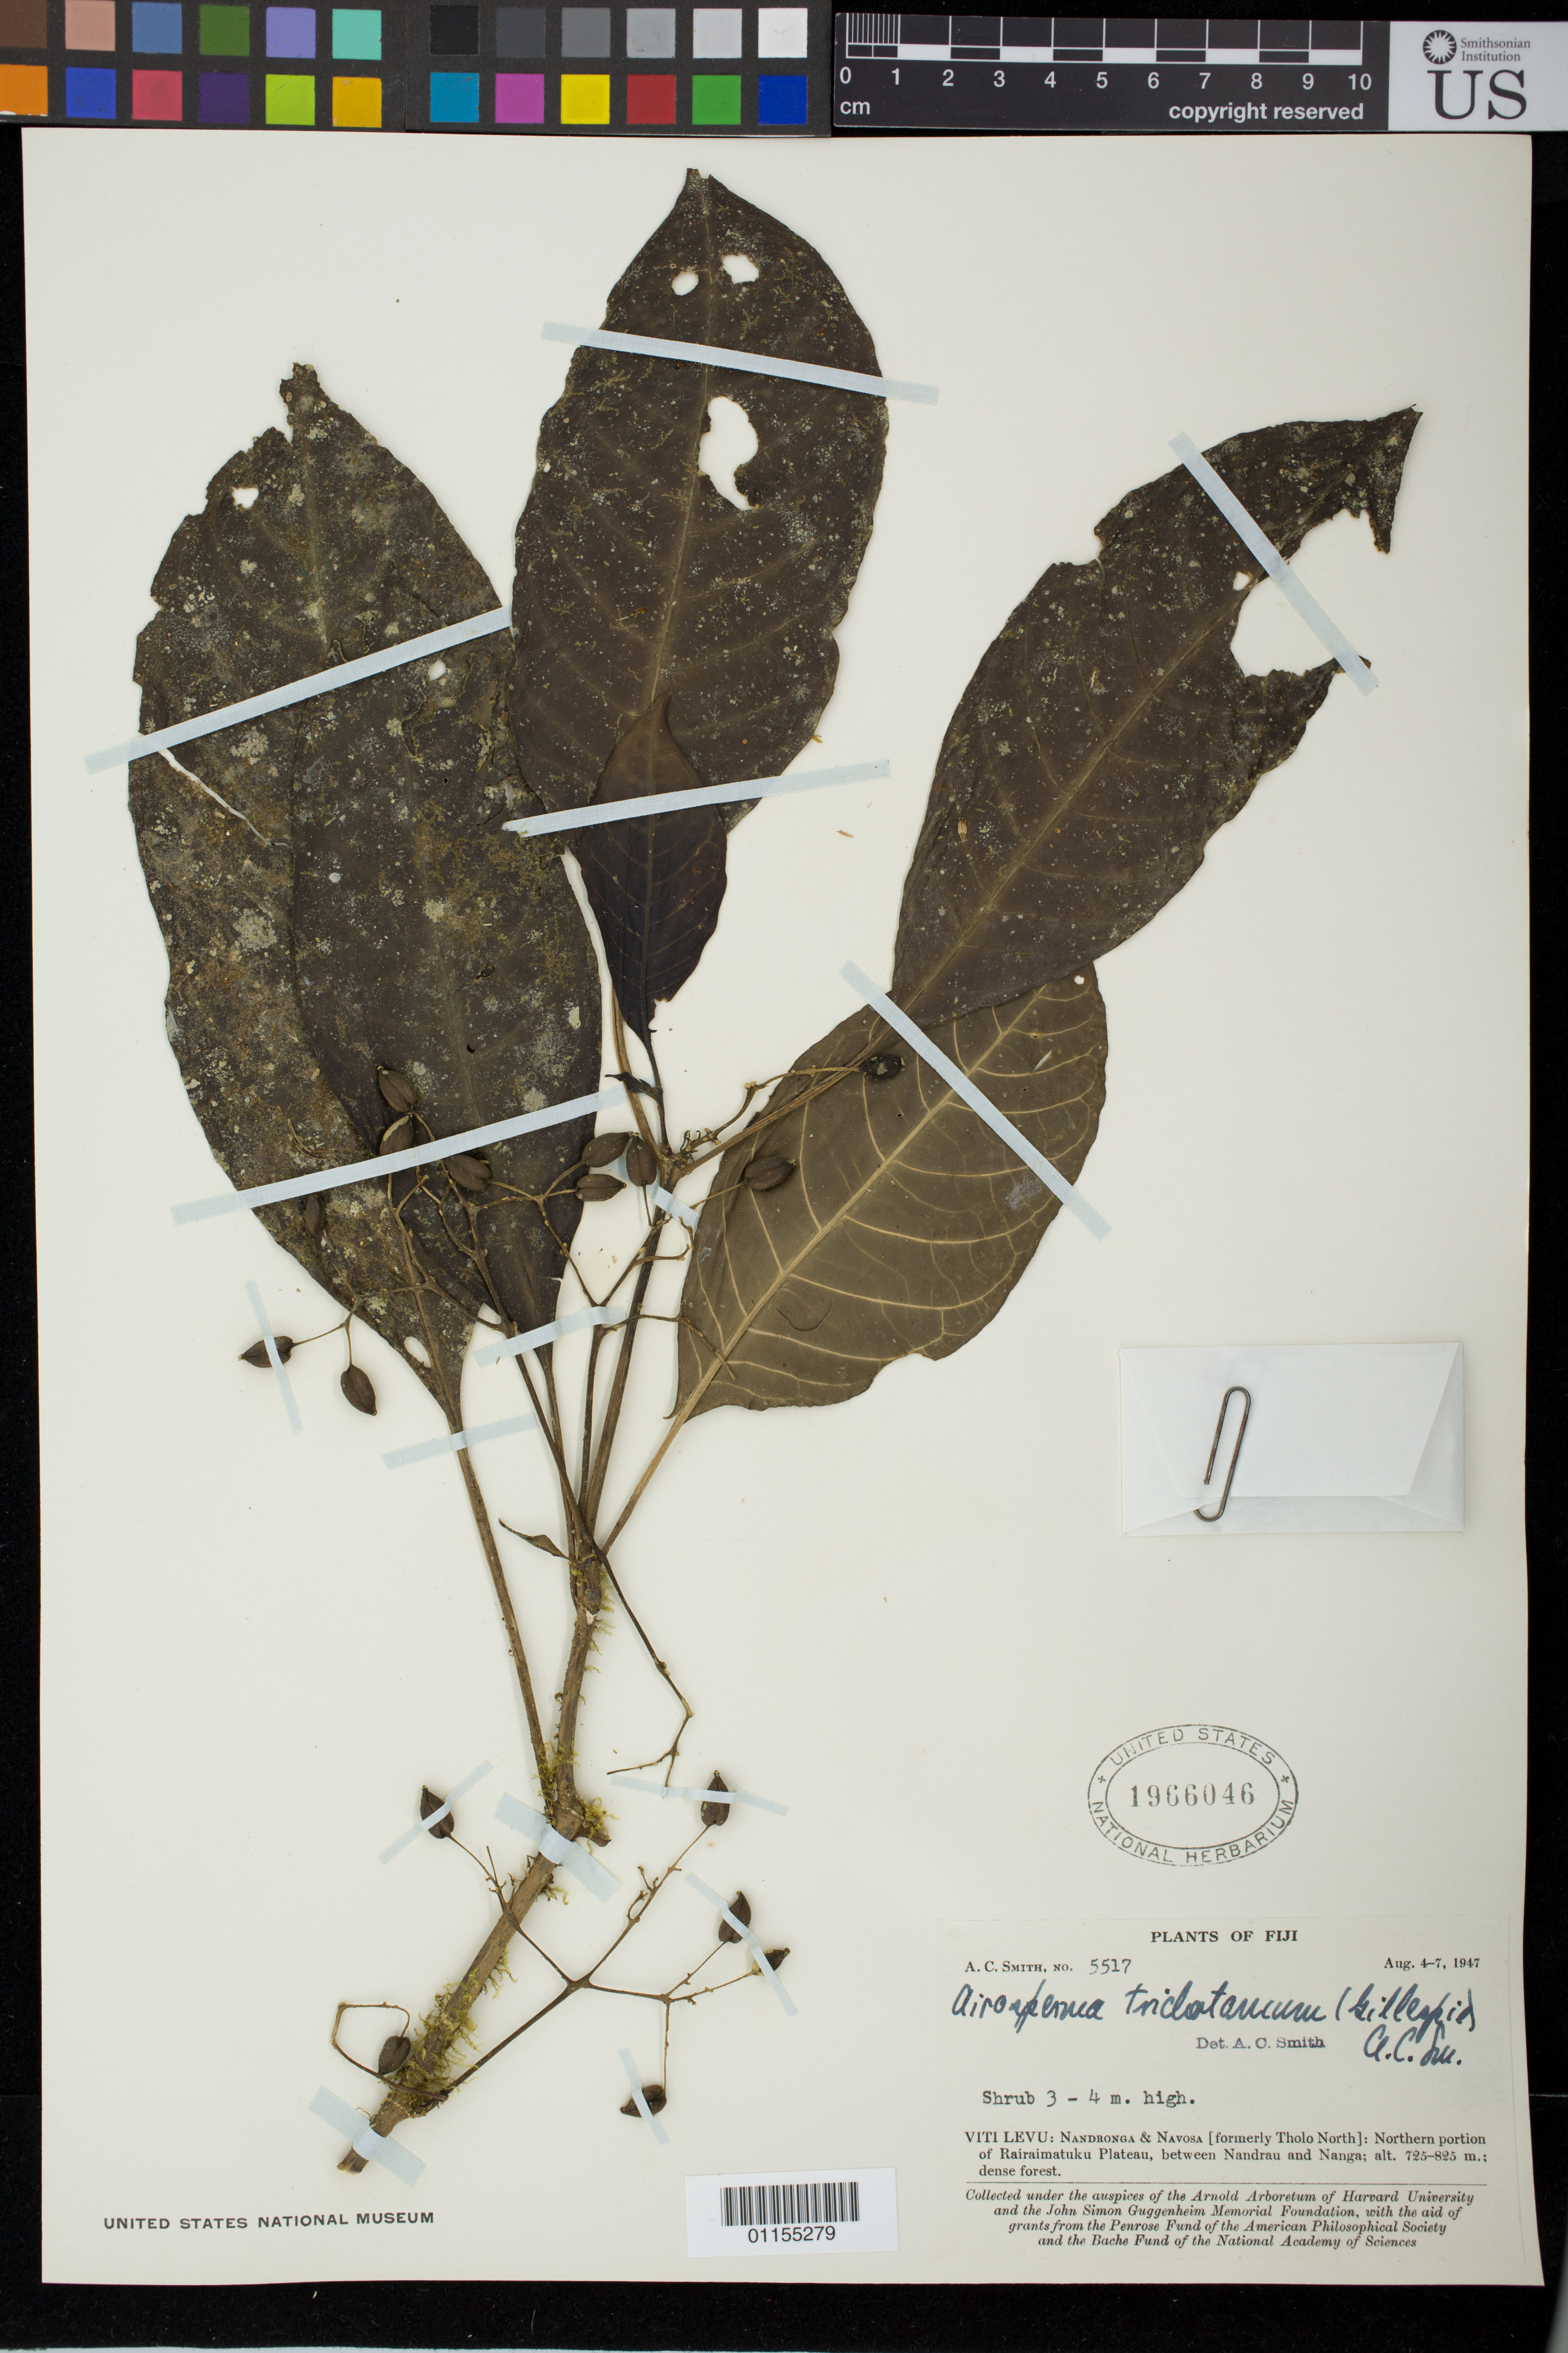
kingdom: Plantae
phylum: Tracheophyta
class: Magnoliopsida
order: Gentianales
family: Rubiaceae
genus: Airosperma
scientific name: Airosperma trichotomum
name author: (Gillespie) A.C. Sm.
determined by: Smith, A. C.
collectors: A. C. Smith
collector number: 5517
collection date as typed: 04 Aug 1947 to 07 Aug 1947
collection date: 1947-08-04/1947-08-07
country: Fiji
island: Viti Levu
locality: Nandronga & Navosa, Nportion of Rairaimatuku plateau, between Nandrau & Nanga. [Viti Levu Group]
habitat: dense forest.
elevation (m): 725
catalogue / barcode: US 1966046